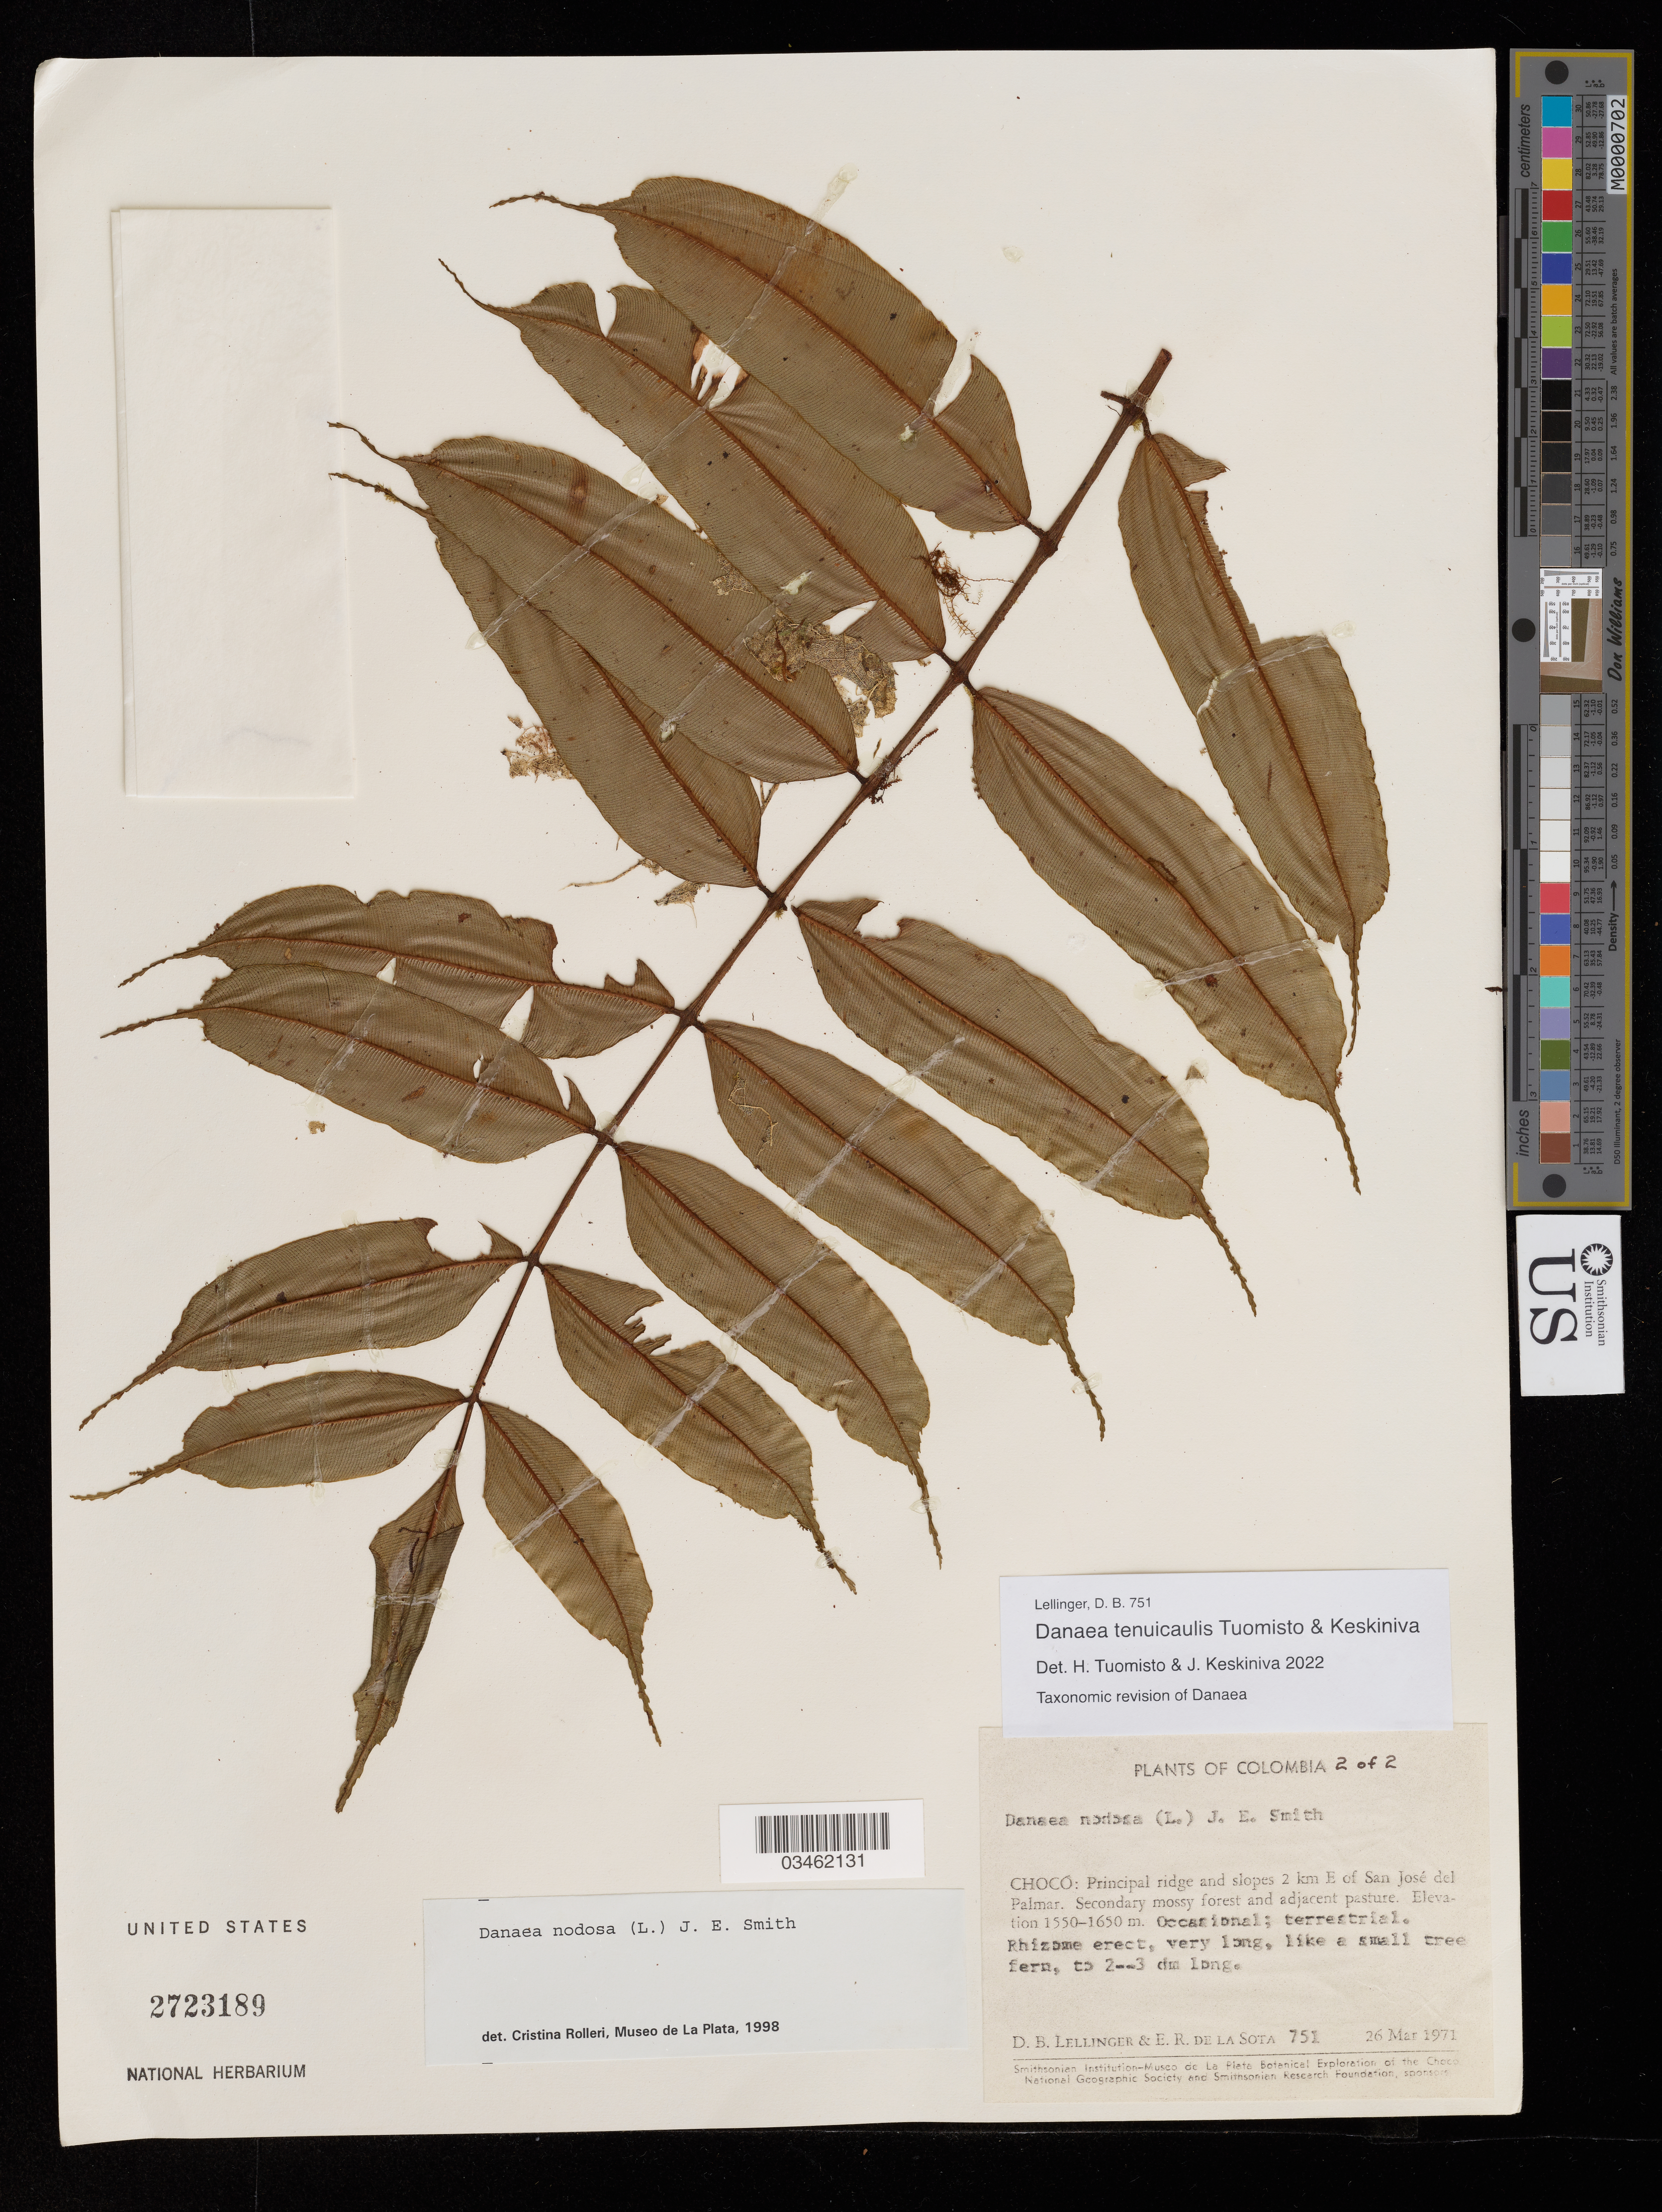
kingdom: Plantae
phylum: Tracheophyta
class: Polypodiopsida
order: Marattiales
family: Marattiaceae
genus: Danaea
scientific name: Danaea tenuicaulis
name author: Tuomisto & Keskiniva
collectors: D. B. Lellinger & E. R. de la Sota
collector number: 751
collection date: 1971-03-26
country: Colombia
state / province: Chocó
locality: Principal ridge and slopes 2 km E of San José del Palmar.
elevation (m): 1550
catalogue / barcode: US 2723189